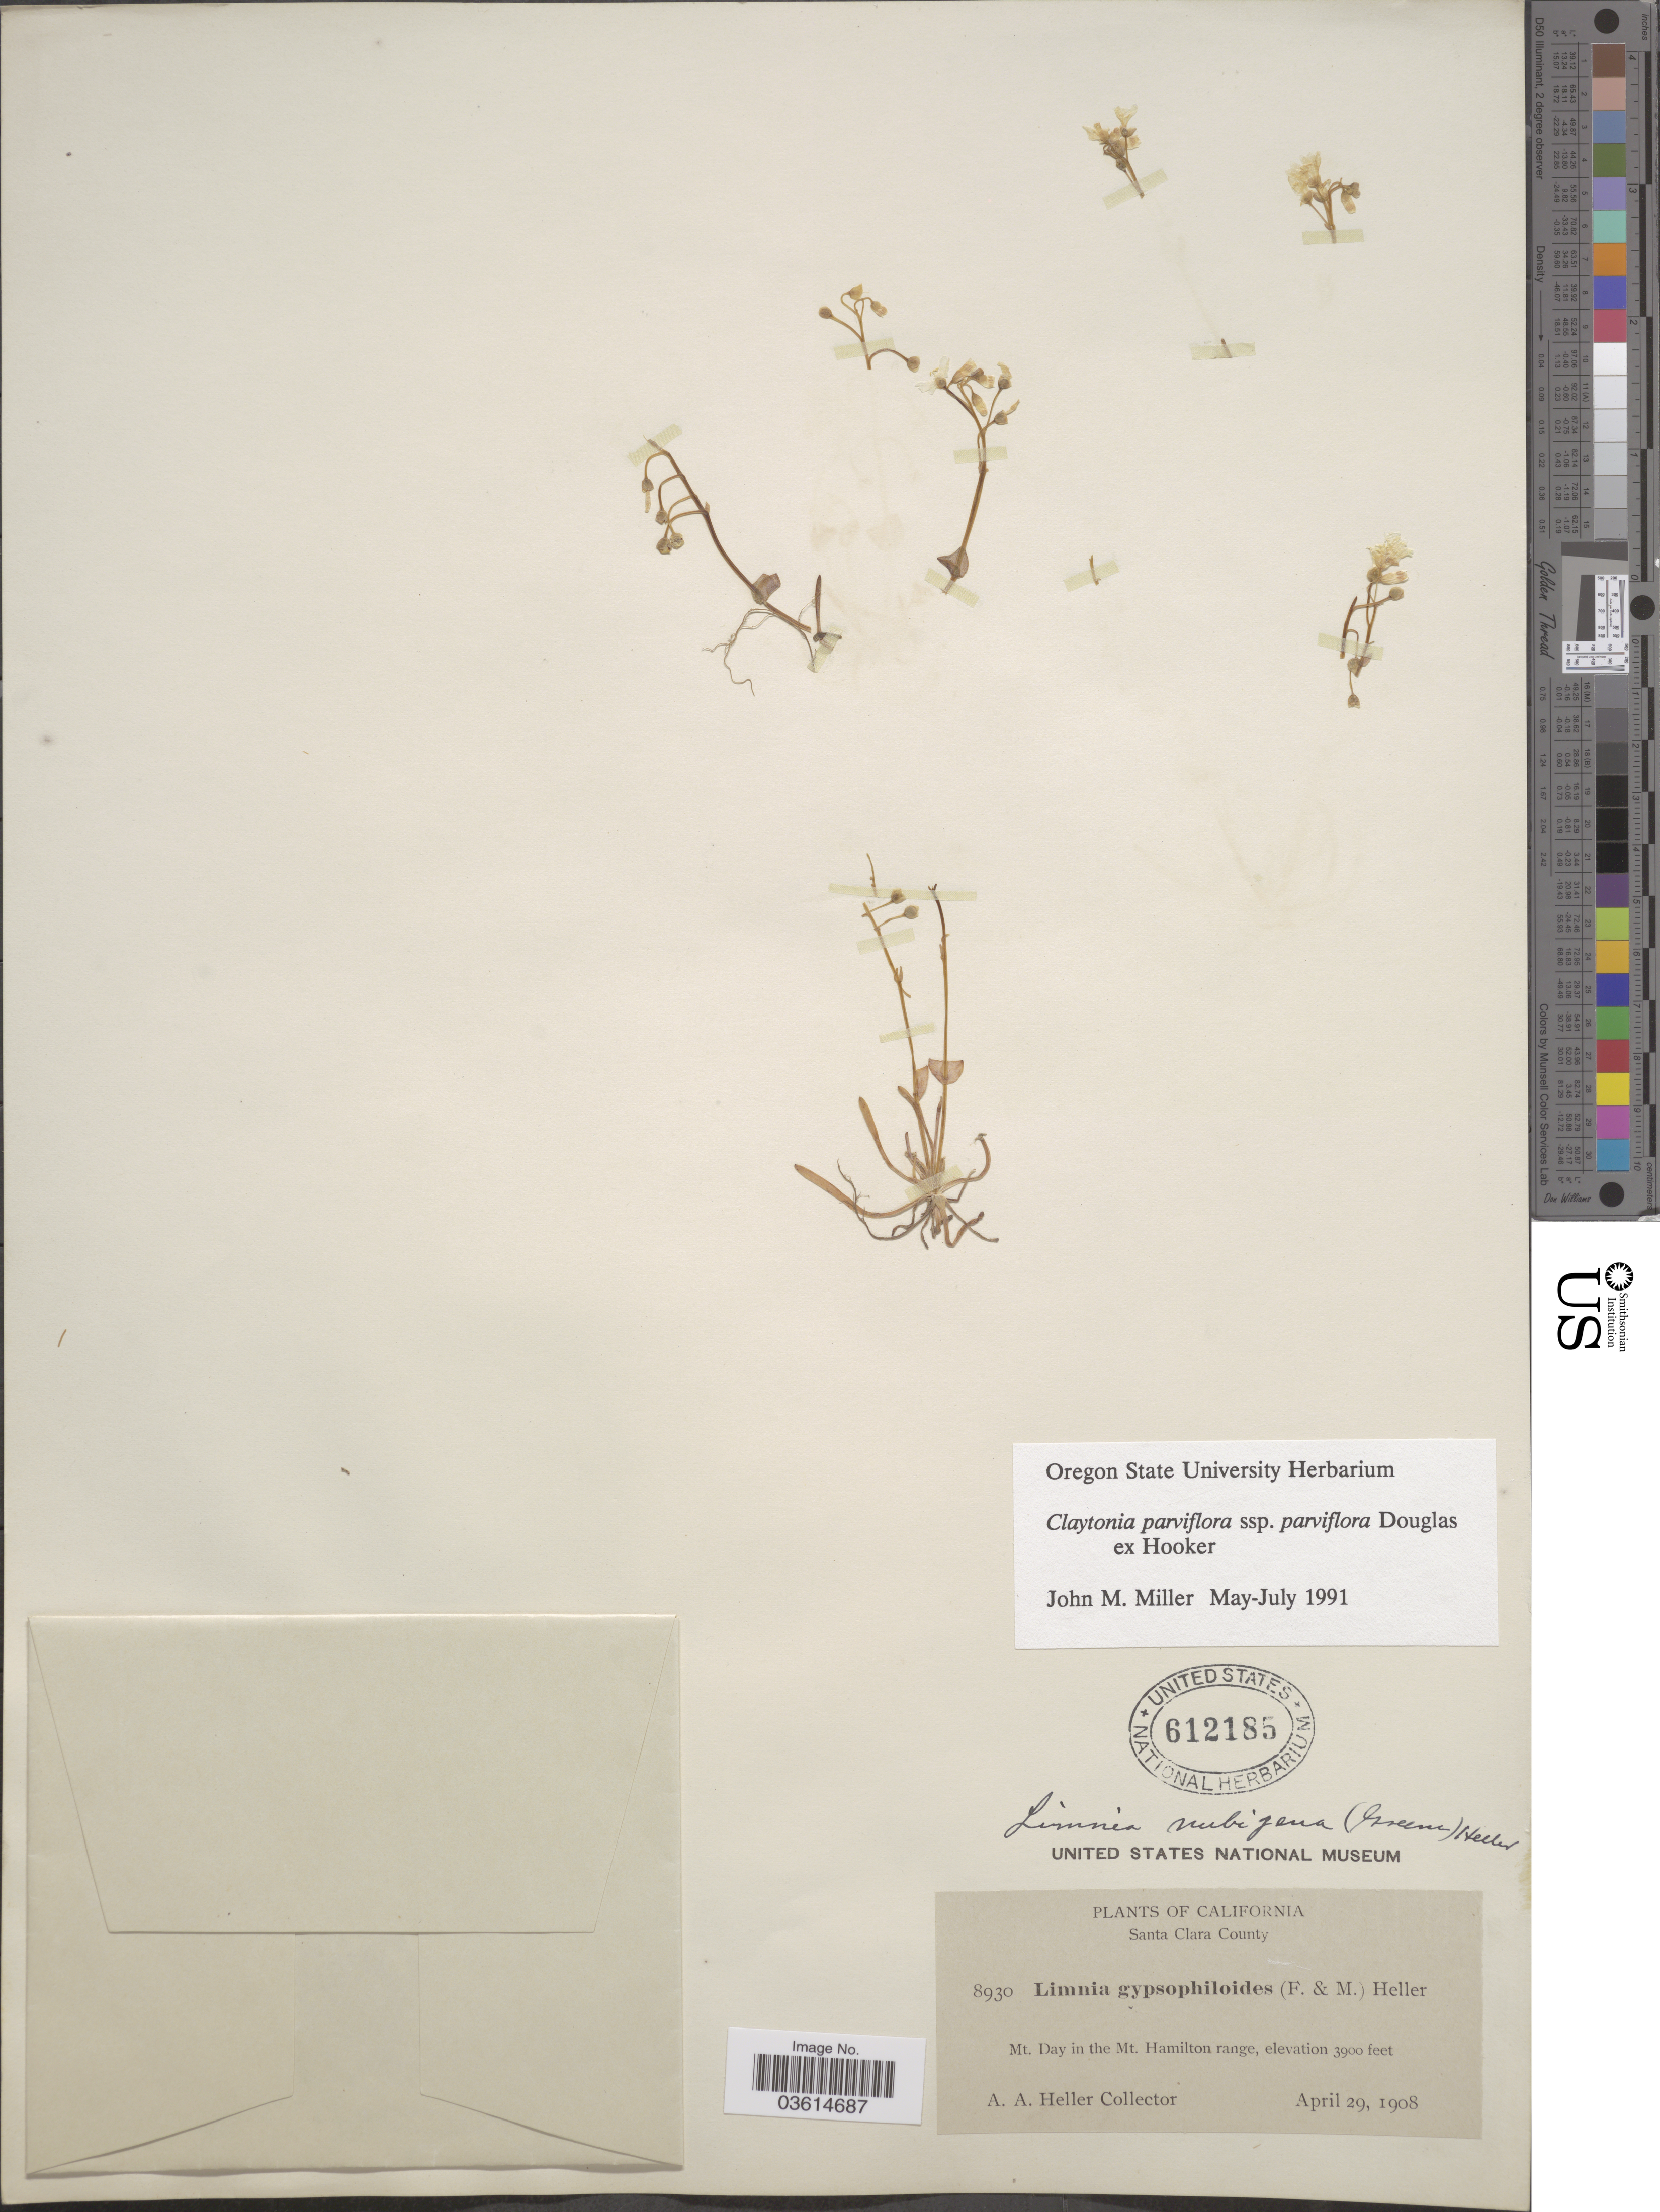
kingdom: Plantae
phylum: Tracheophyta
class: Magnoliopsida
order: Caryophyllales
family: Montiaceae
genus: Claytonia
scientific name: Claytonia parviflora subsp. parviflora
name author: Douglas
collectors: A. A. Heller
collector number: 8930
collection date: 1908-04-29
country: United States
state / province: California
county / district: Santa Clara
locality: Santa Clara County. Mt. Day in the Mt. Hamilton range.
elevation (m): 1189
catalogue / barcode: US 612185